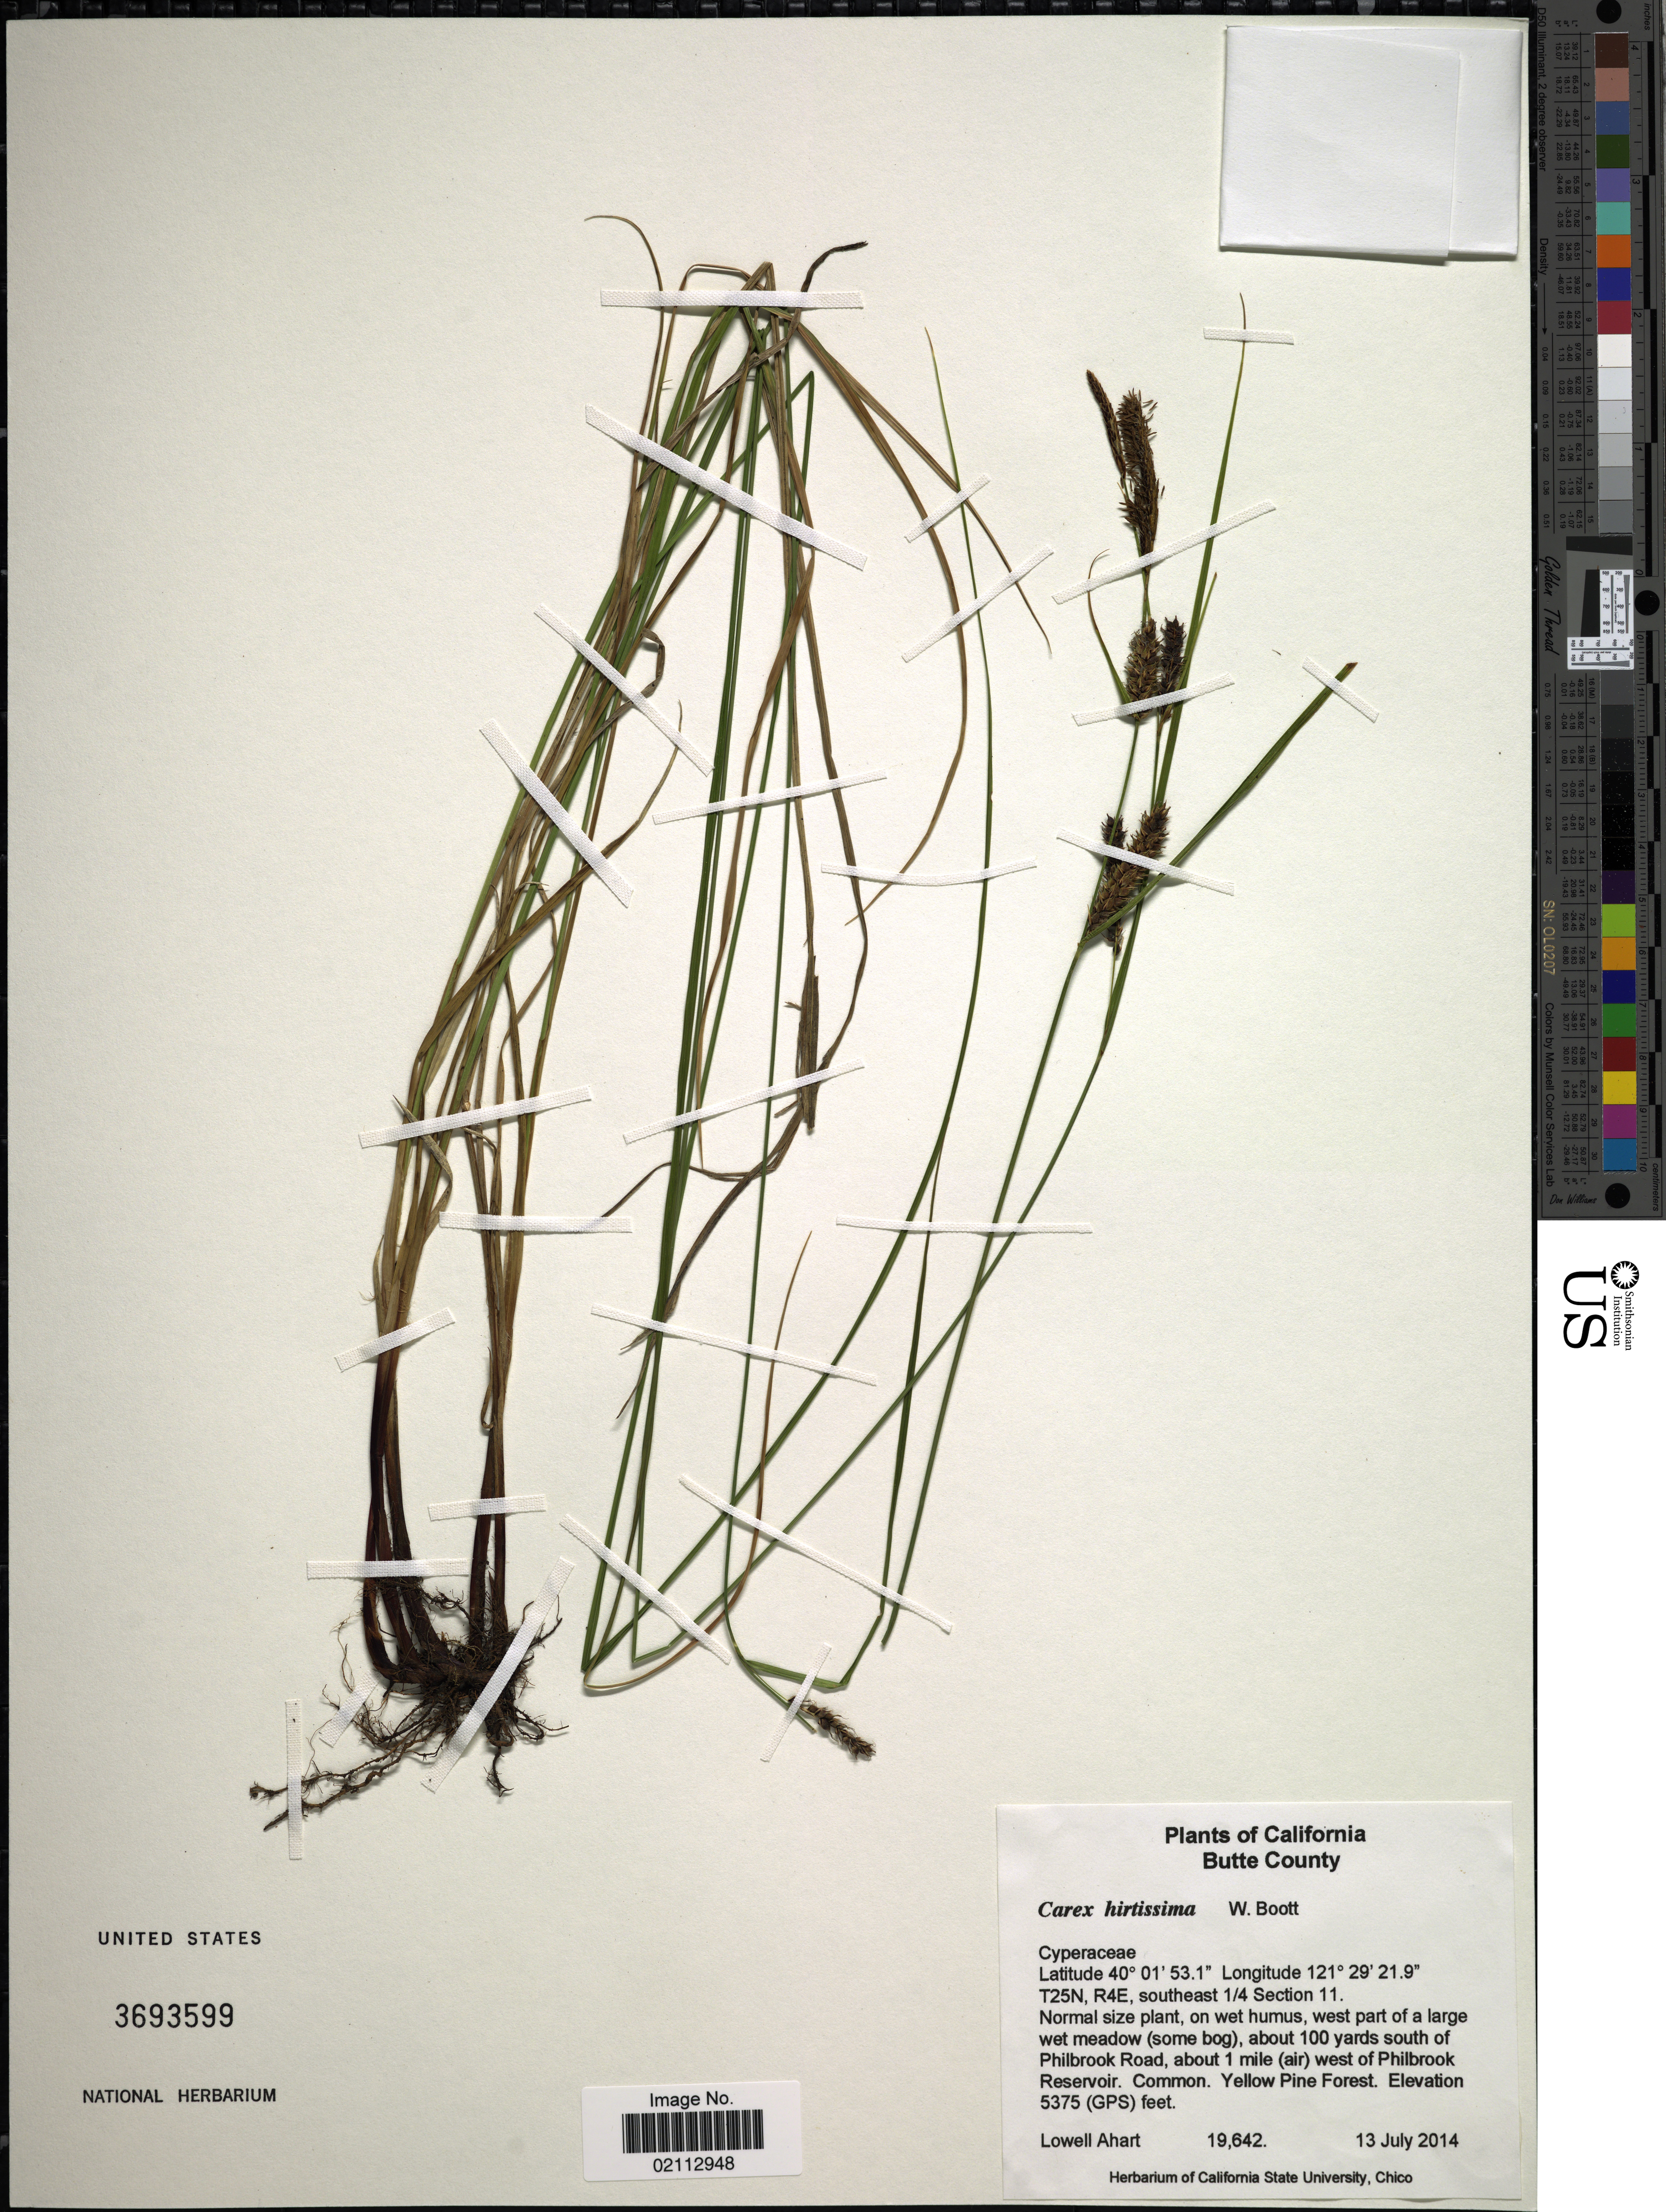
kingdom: Plantae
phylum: Tracheophyta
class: Liliopsida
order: Poales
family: Cyperaceae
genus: Carex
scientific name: Carex hirtissima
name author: W. Boott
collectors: L. Ahart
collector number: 19642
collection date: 2014-07-13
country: United States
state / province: California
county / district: Butte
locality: Butte County. Southeast 1/4 Section 11, about 100 yards south of Philbrook Road, about 1 mile (air) west of Philbrook Reservoir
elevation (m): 1638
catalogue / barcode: US 3693599